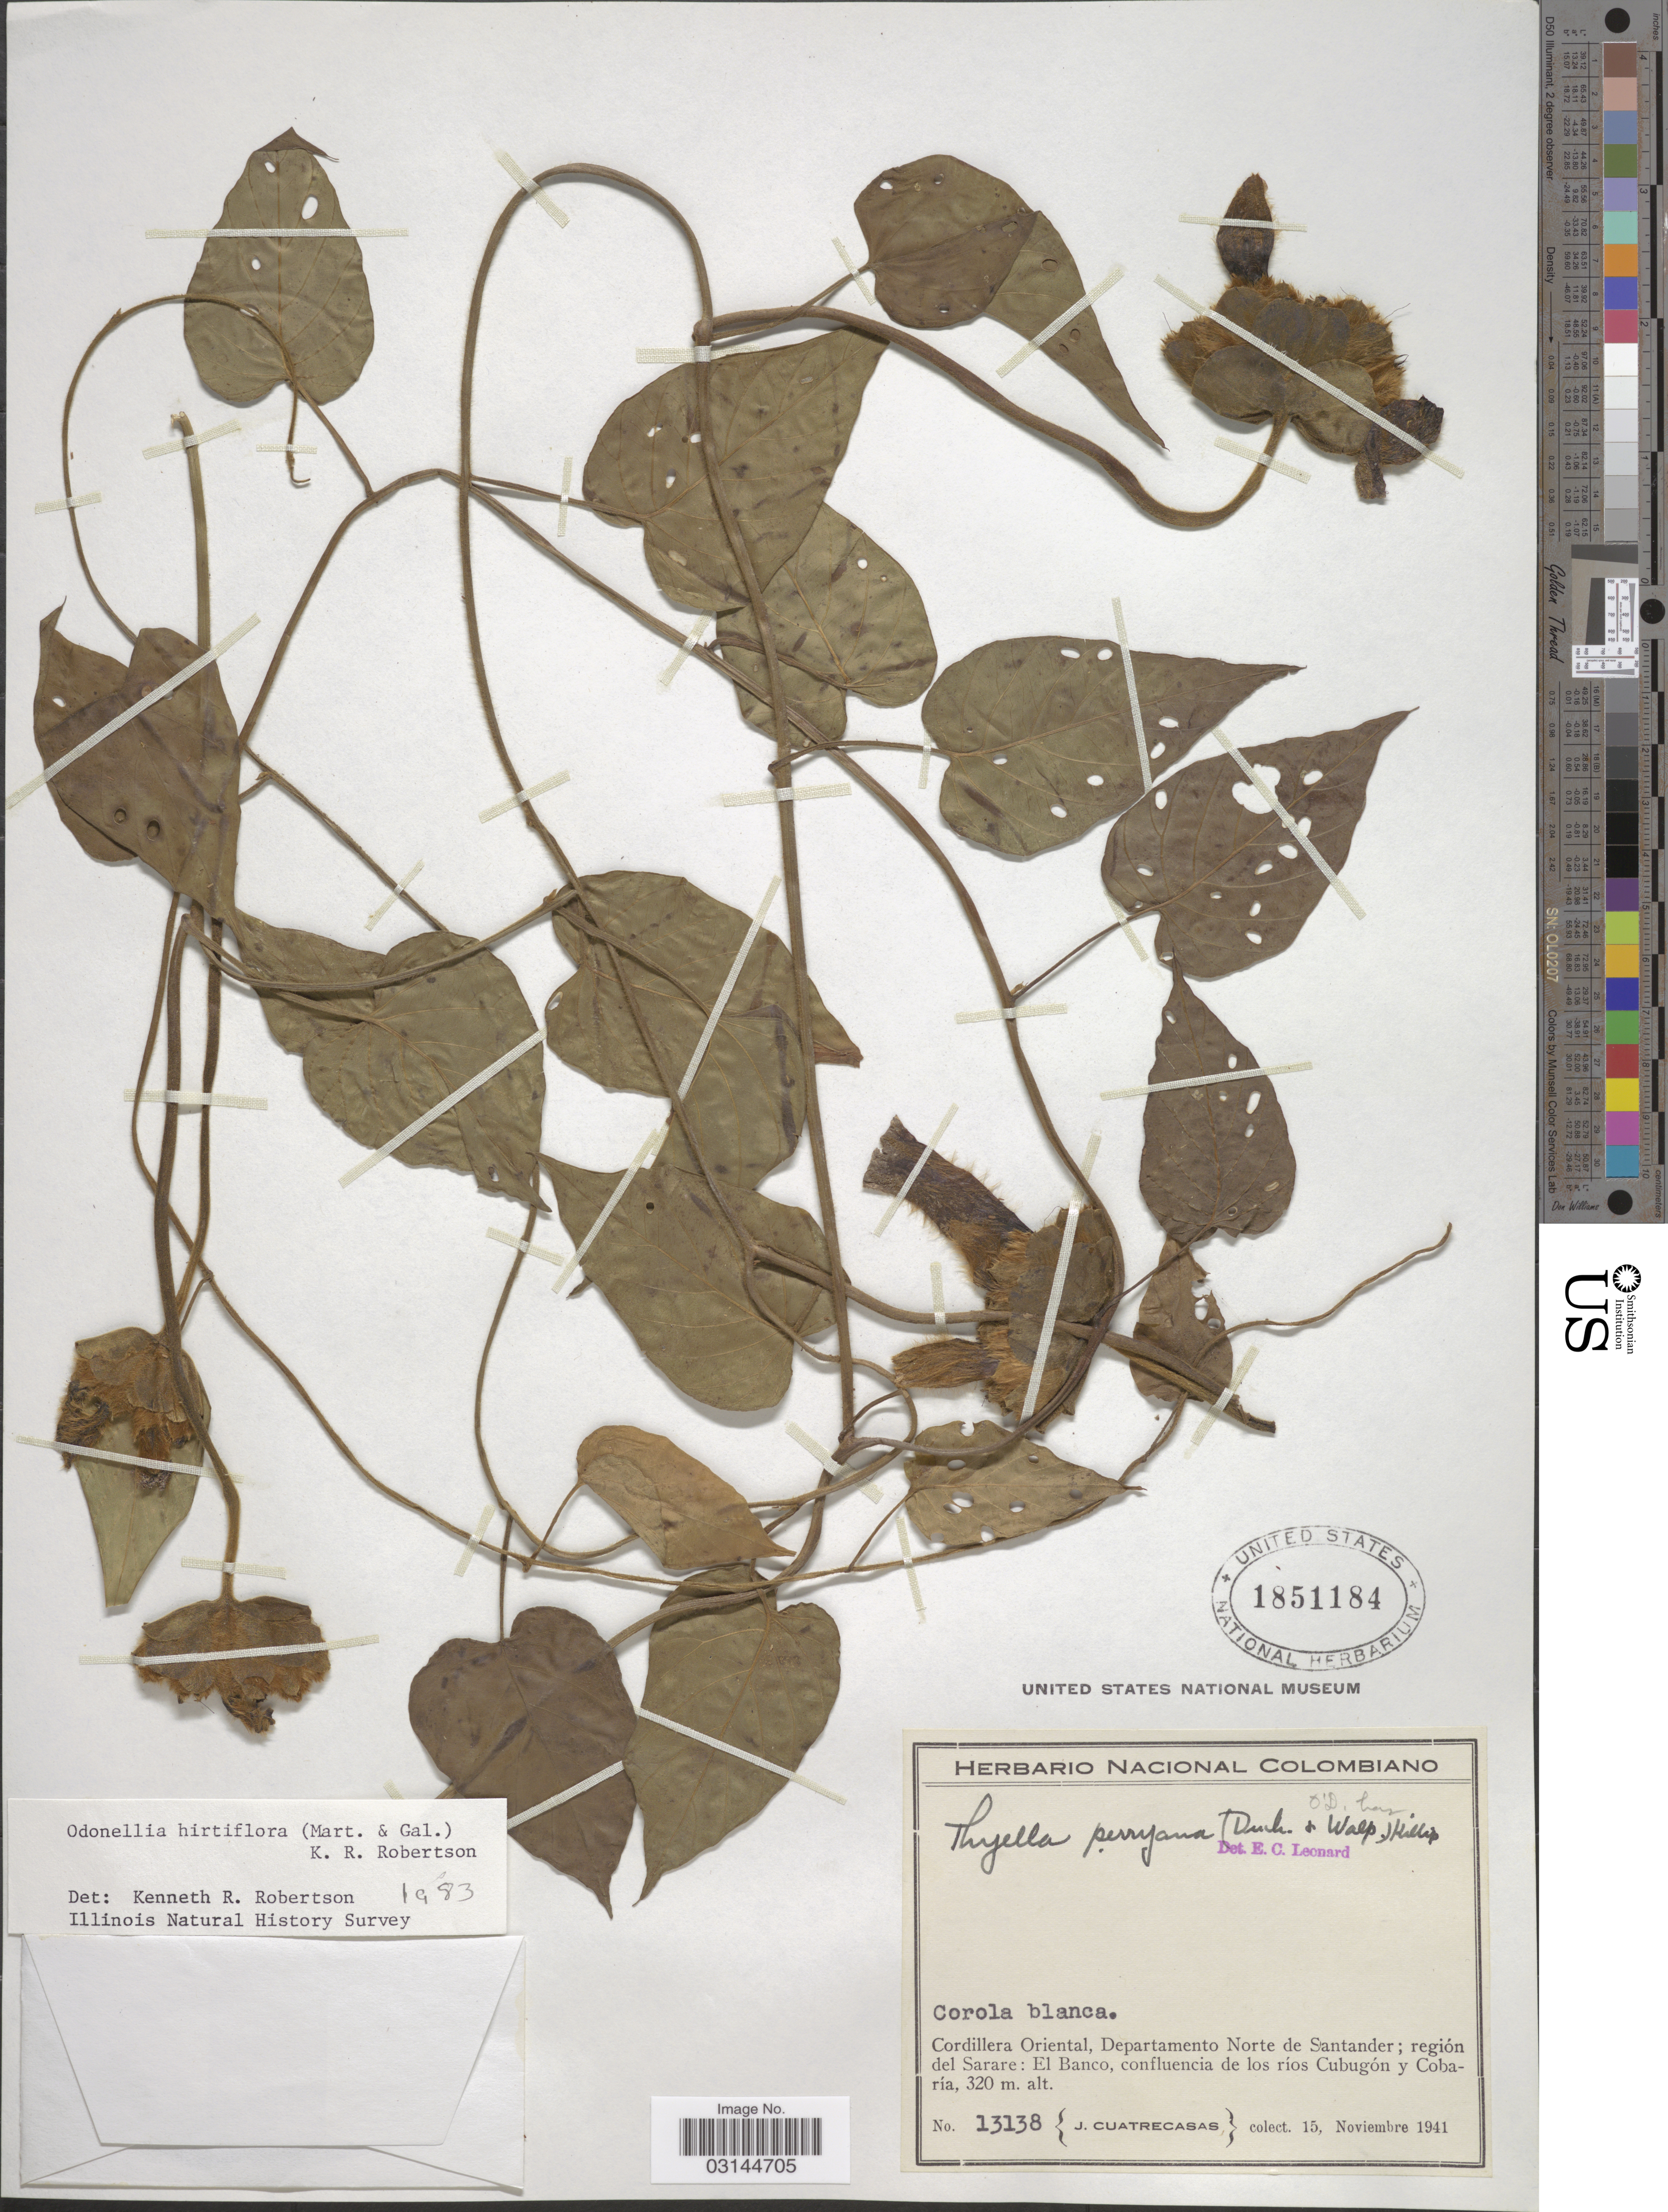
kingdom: Plantae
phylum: Tracheophyta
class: Magnoliopsida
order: Solanales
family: Convolvulaceae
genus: Odonellia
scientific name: Odonellia hirtiflora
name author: (M. Martens & Galeotti) K.R. Robertson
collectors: J. Cuatrecasas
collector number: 13138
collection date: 1941-11-15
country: Colombia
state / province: Norte de Santander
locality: Cordillera Oriental, Departamento Norte de Santander; región del Sarare: El Banco, confluencia de los ríos Cubugón y Cobaría.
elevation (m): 320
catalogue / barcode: US 1851184